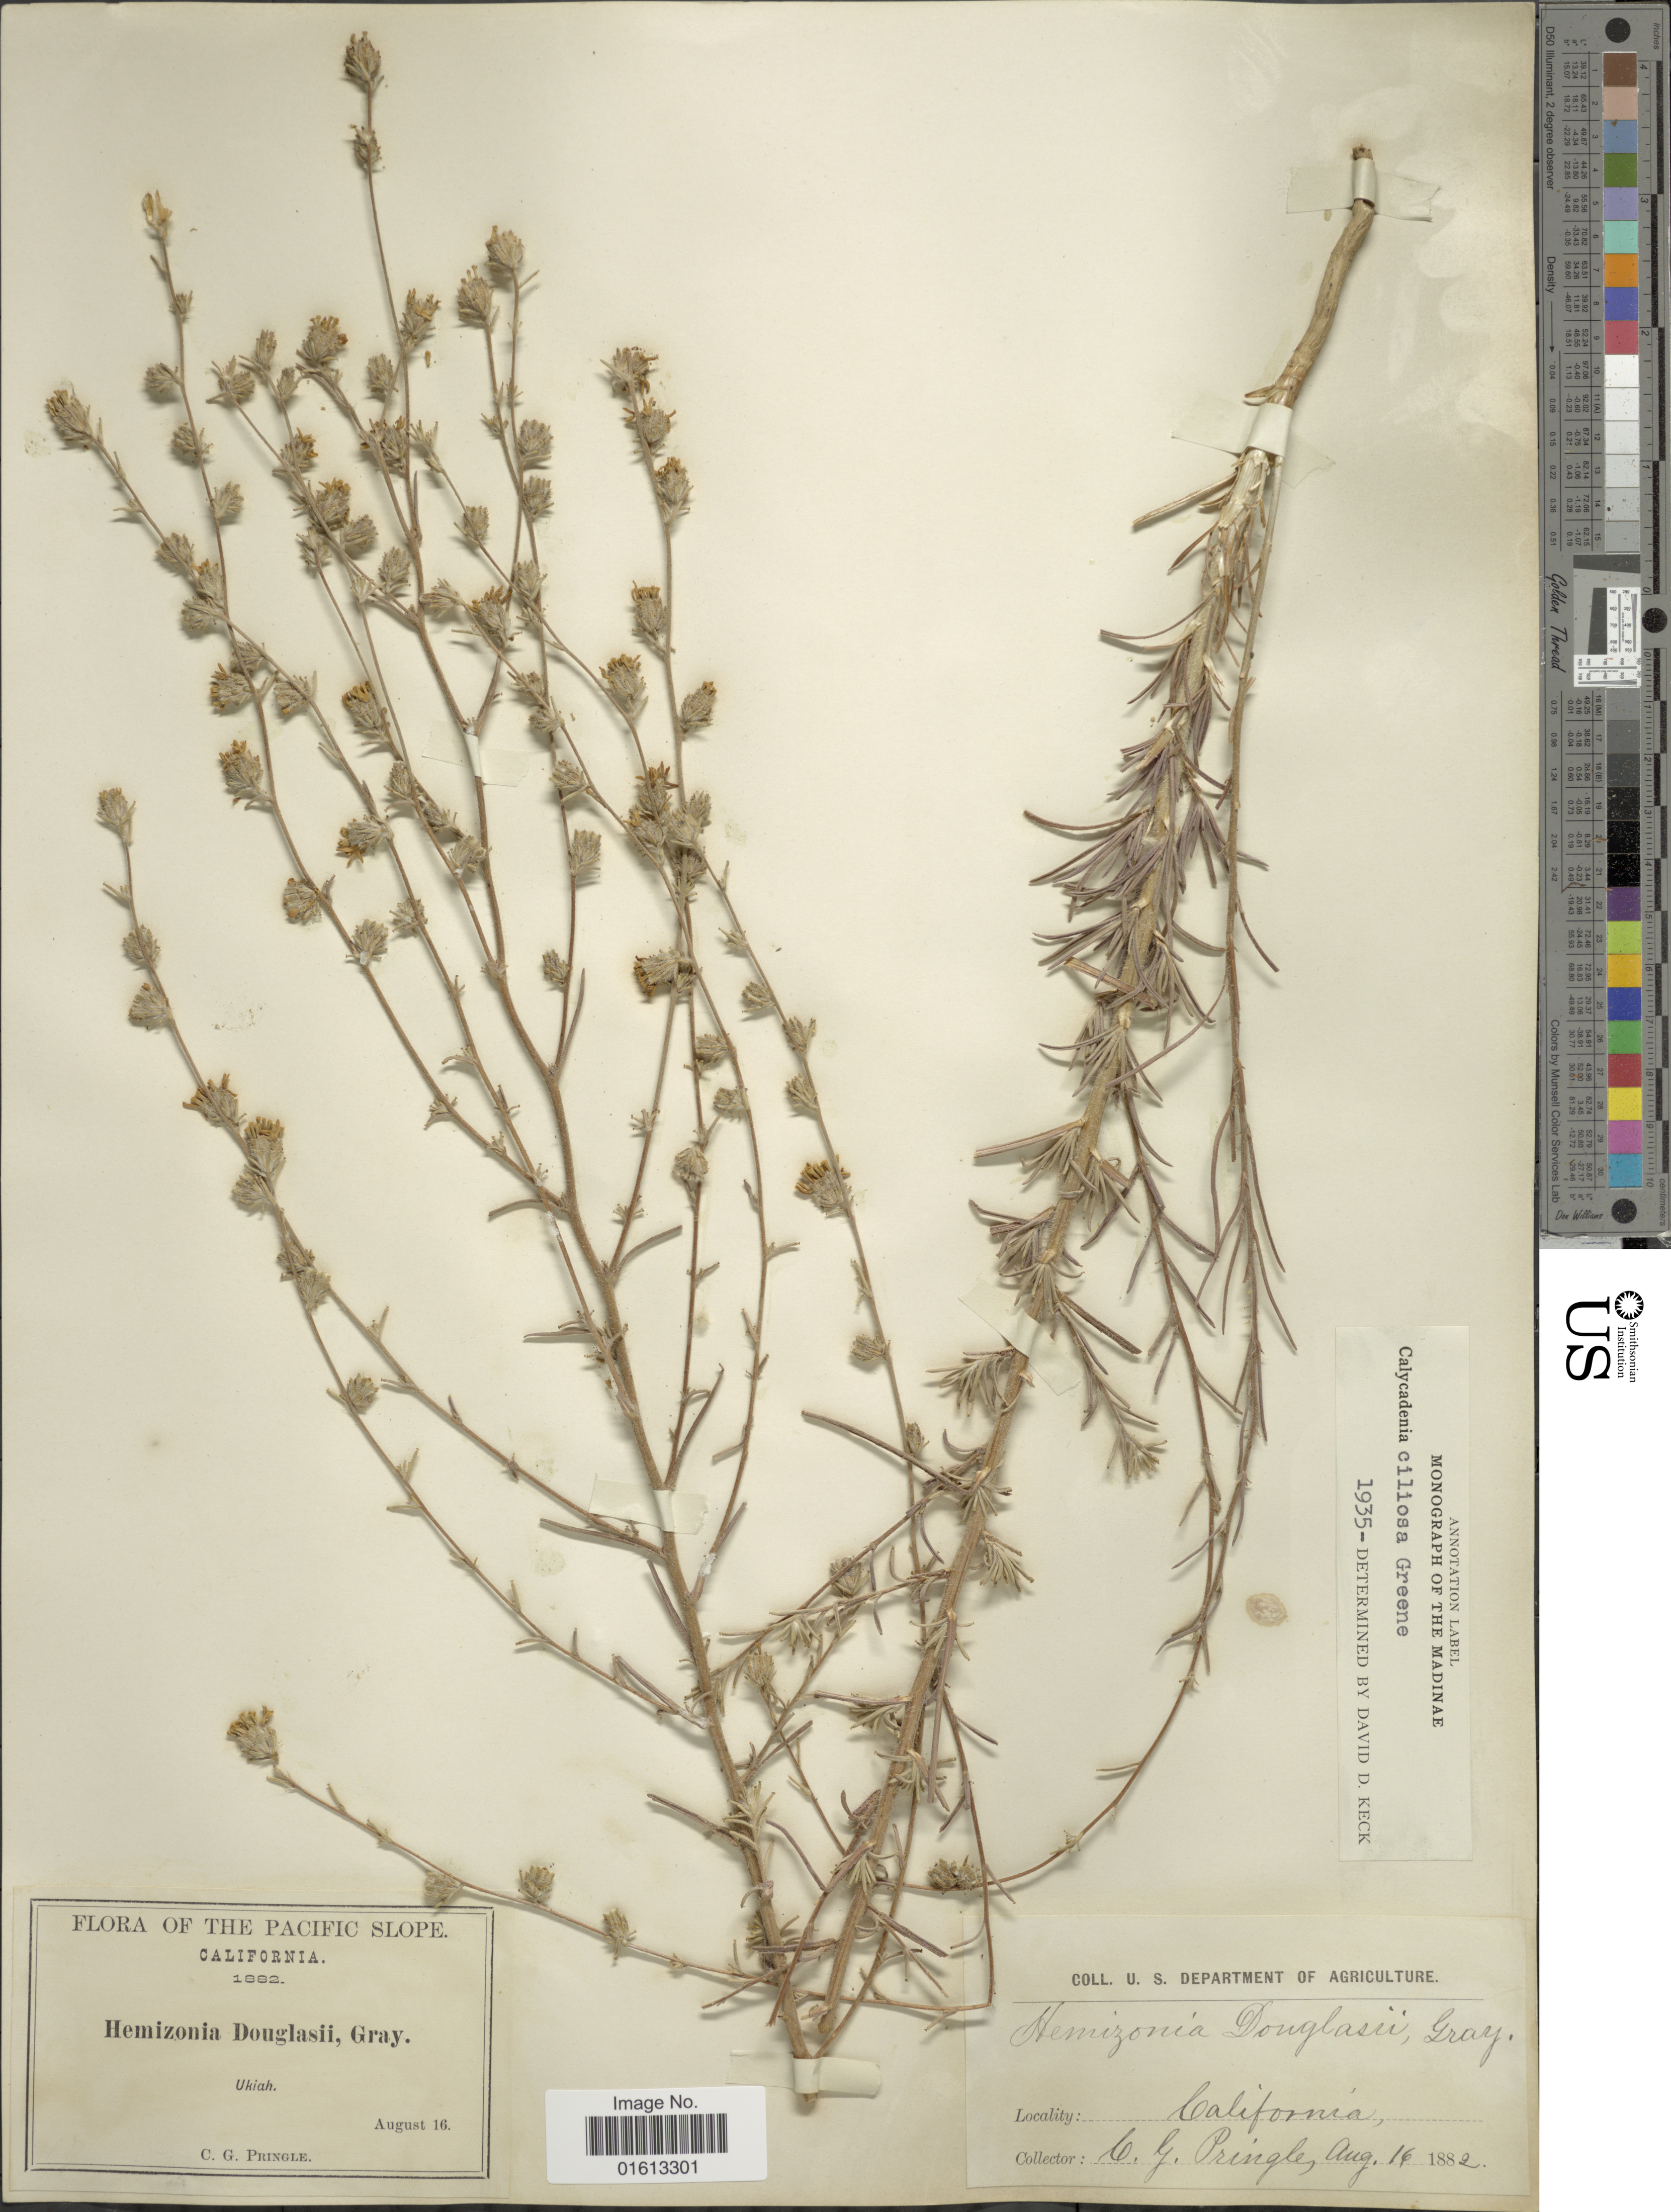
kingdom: Plantae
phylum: Tracheophyta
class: Magnoliopsida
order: Asterales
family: Asteraceae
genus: Calycadenia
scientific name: Calycadenia ciliosa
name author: Greene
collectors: C. G. Pringle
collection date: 1882-08-16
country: United States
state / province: California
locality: California, Ukiah